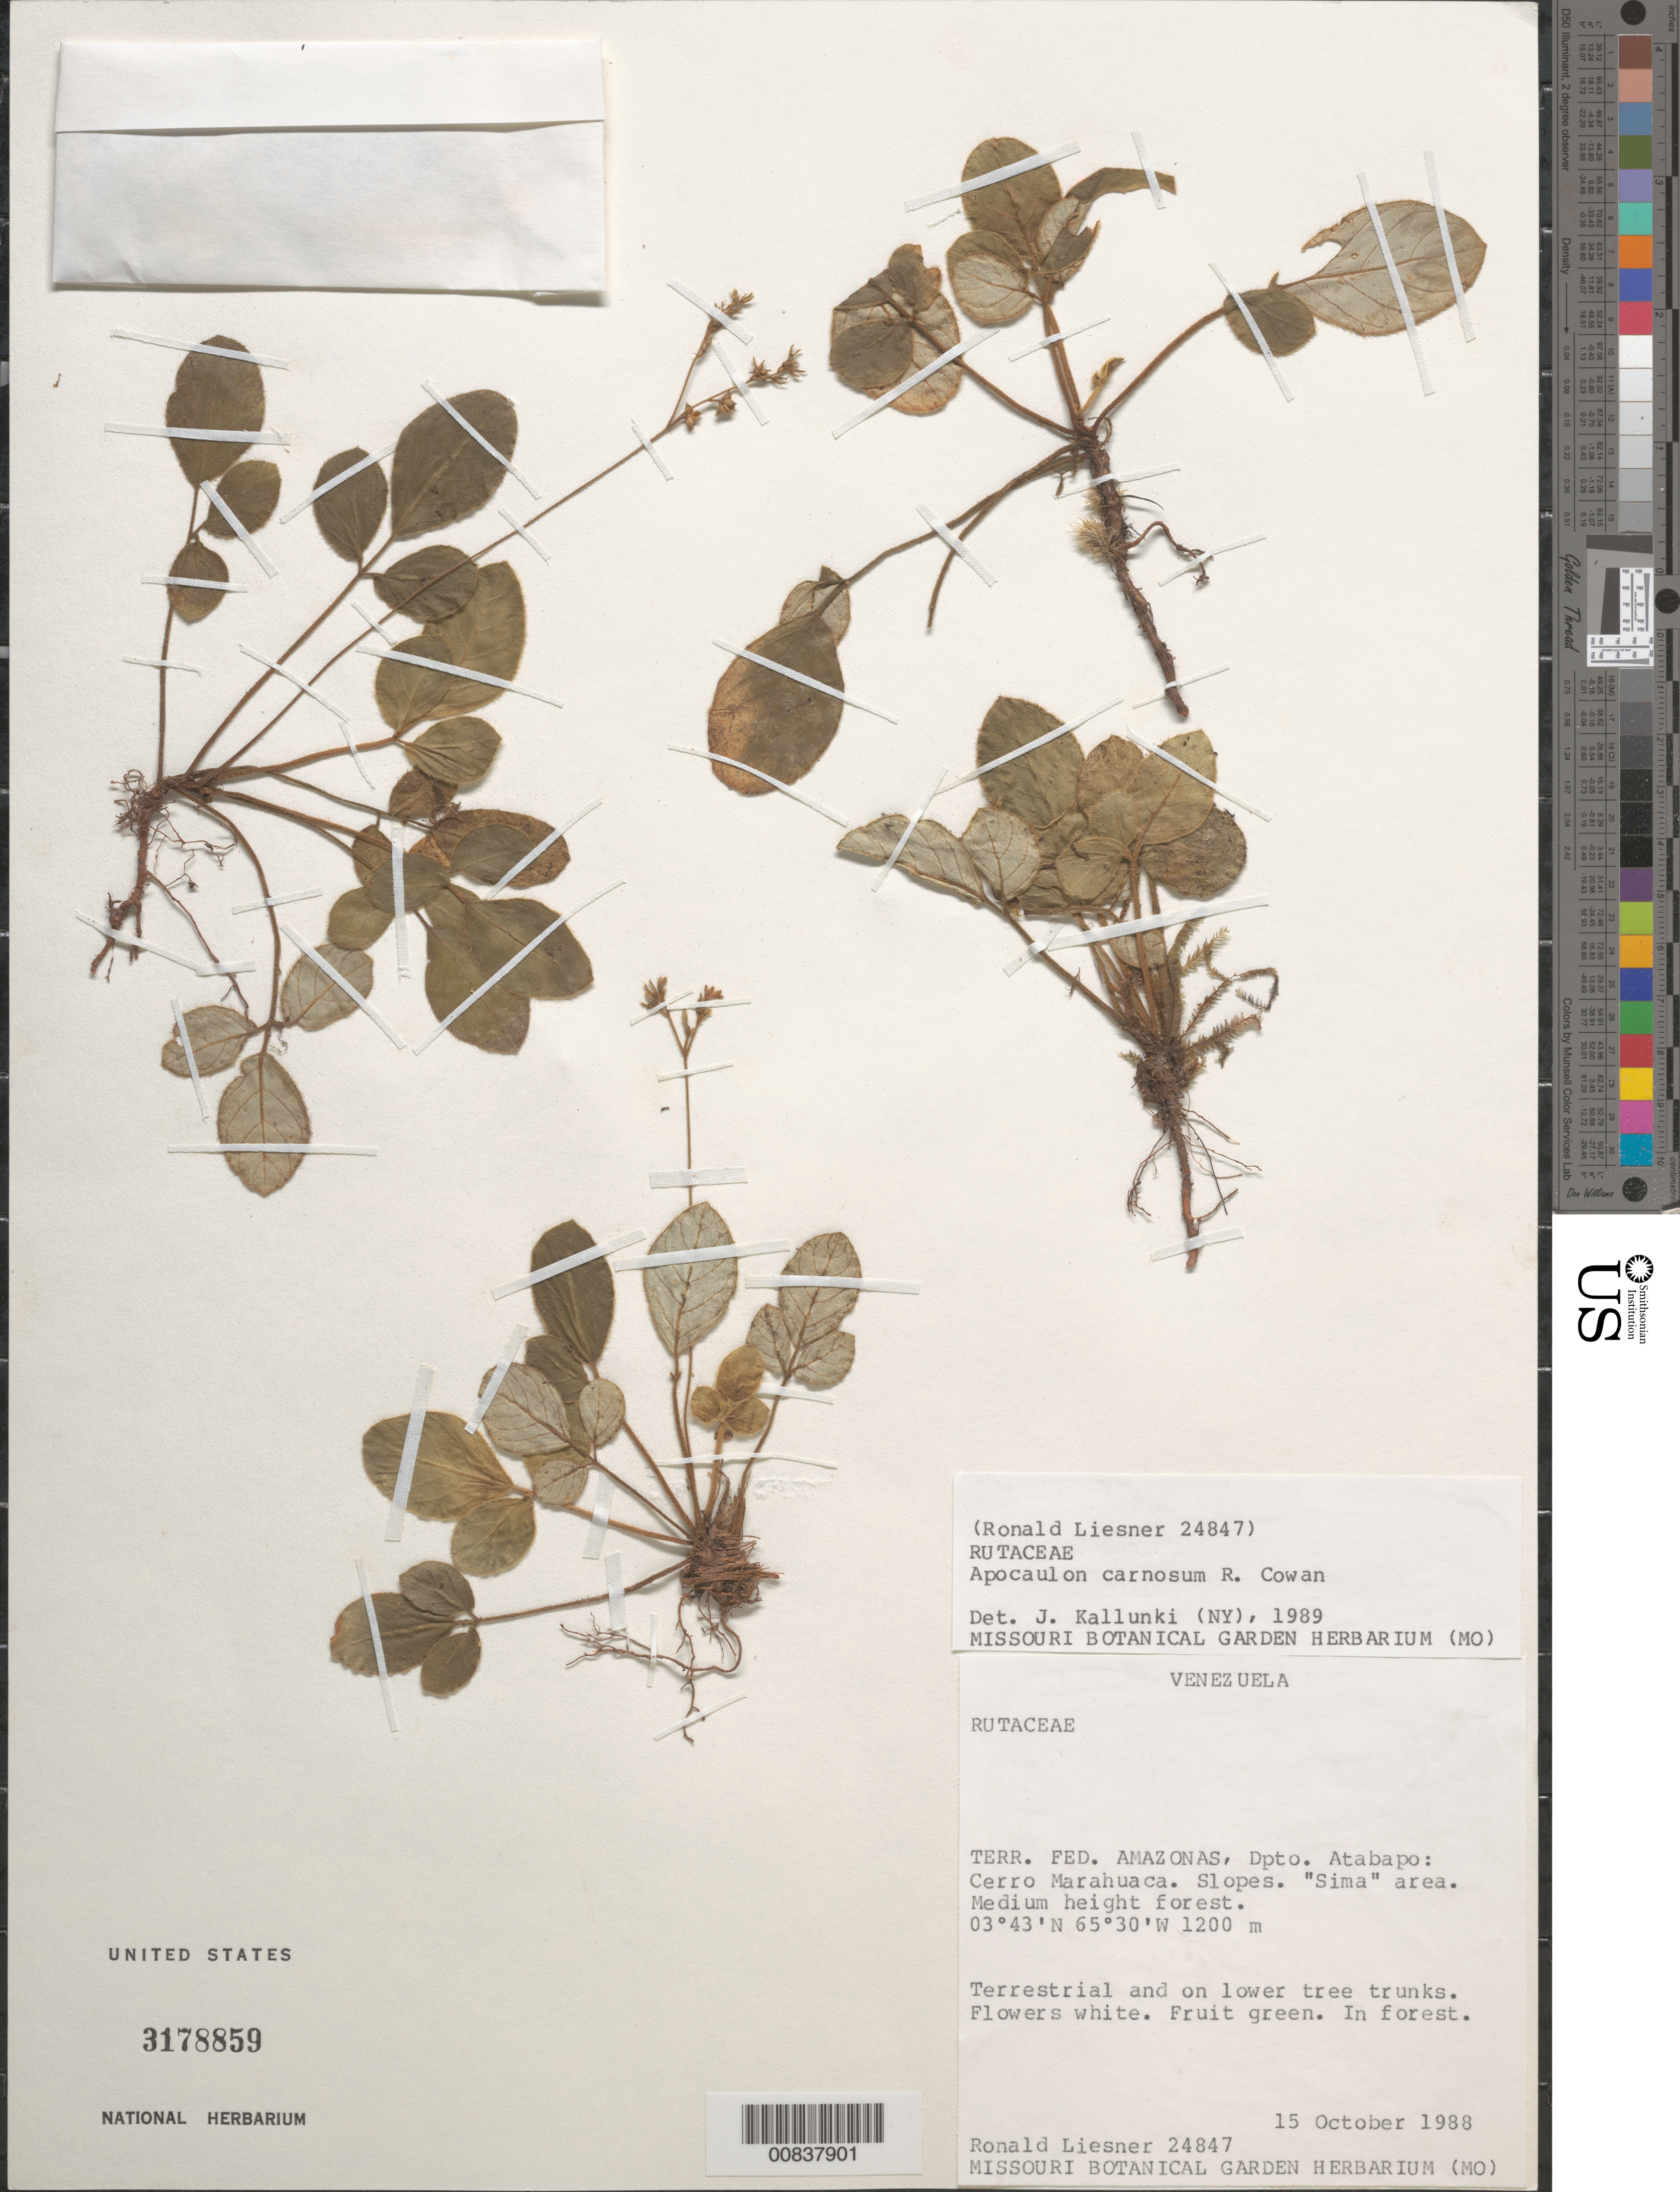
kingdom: Plantae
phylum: Tracheophyta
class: Magnoliopsida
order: Sapindales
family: Rutaceae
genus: Apocaulon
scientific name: Apocaulon carnosum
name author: R.S. Cowan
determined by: Kallunki, Jacquelyn A.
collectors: R. L. Liesner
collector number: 24847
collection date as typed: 15-Oct-88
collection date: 1988-10-15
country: Venezuela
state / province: Amazonas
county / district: Atabapo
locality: Cerro Marahuaca, "Sima" area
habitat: Medium height forest; terrestrial and on lower tree trunks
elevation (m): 1200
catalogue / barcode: US 3178859